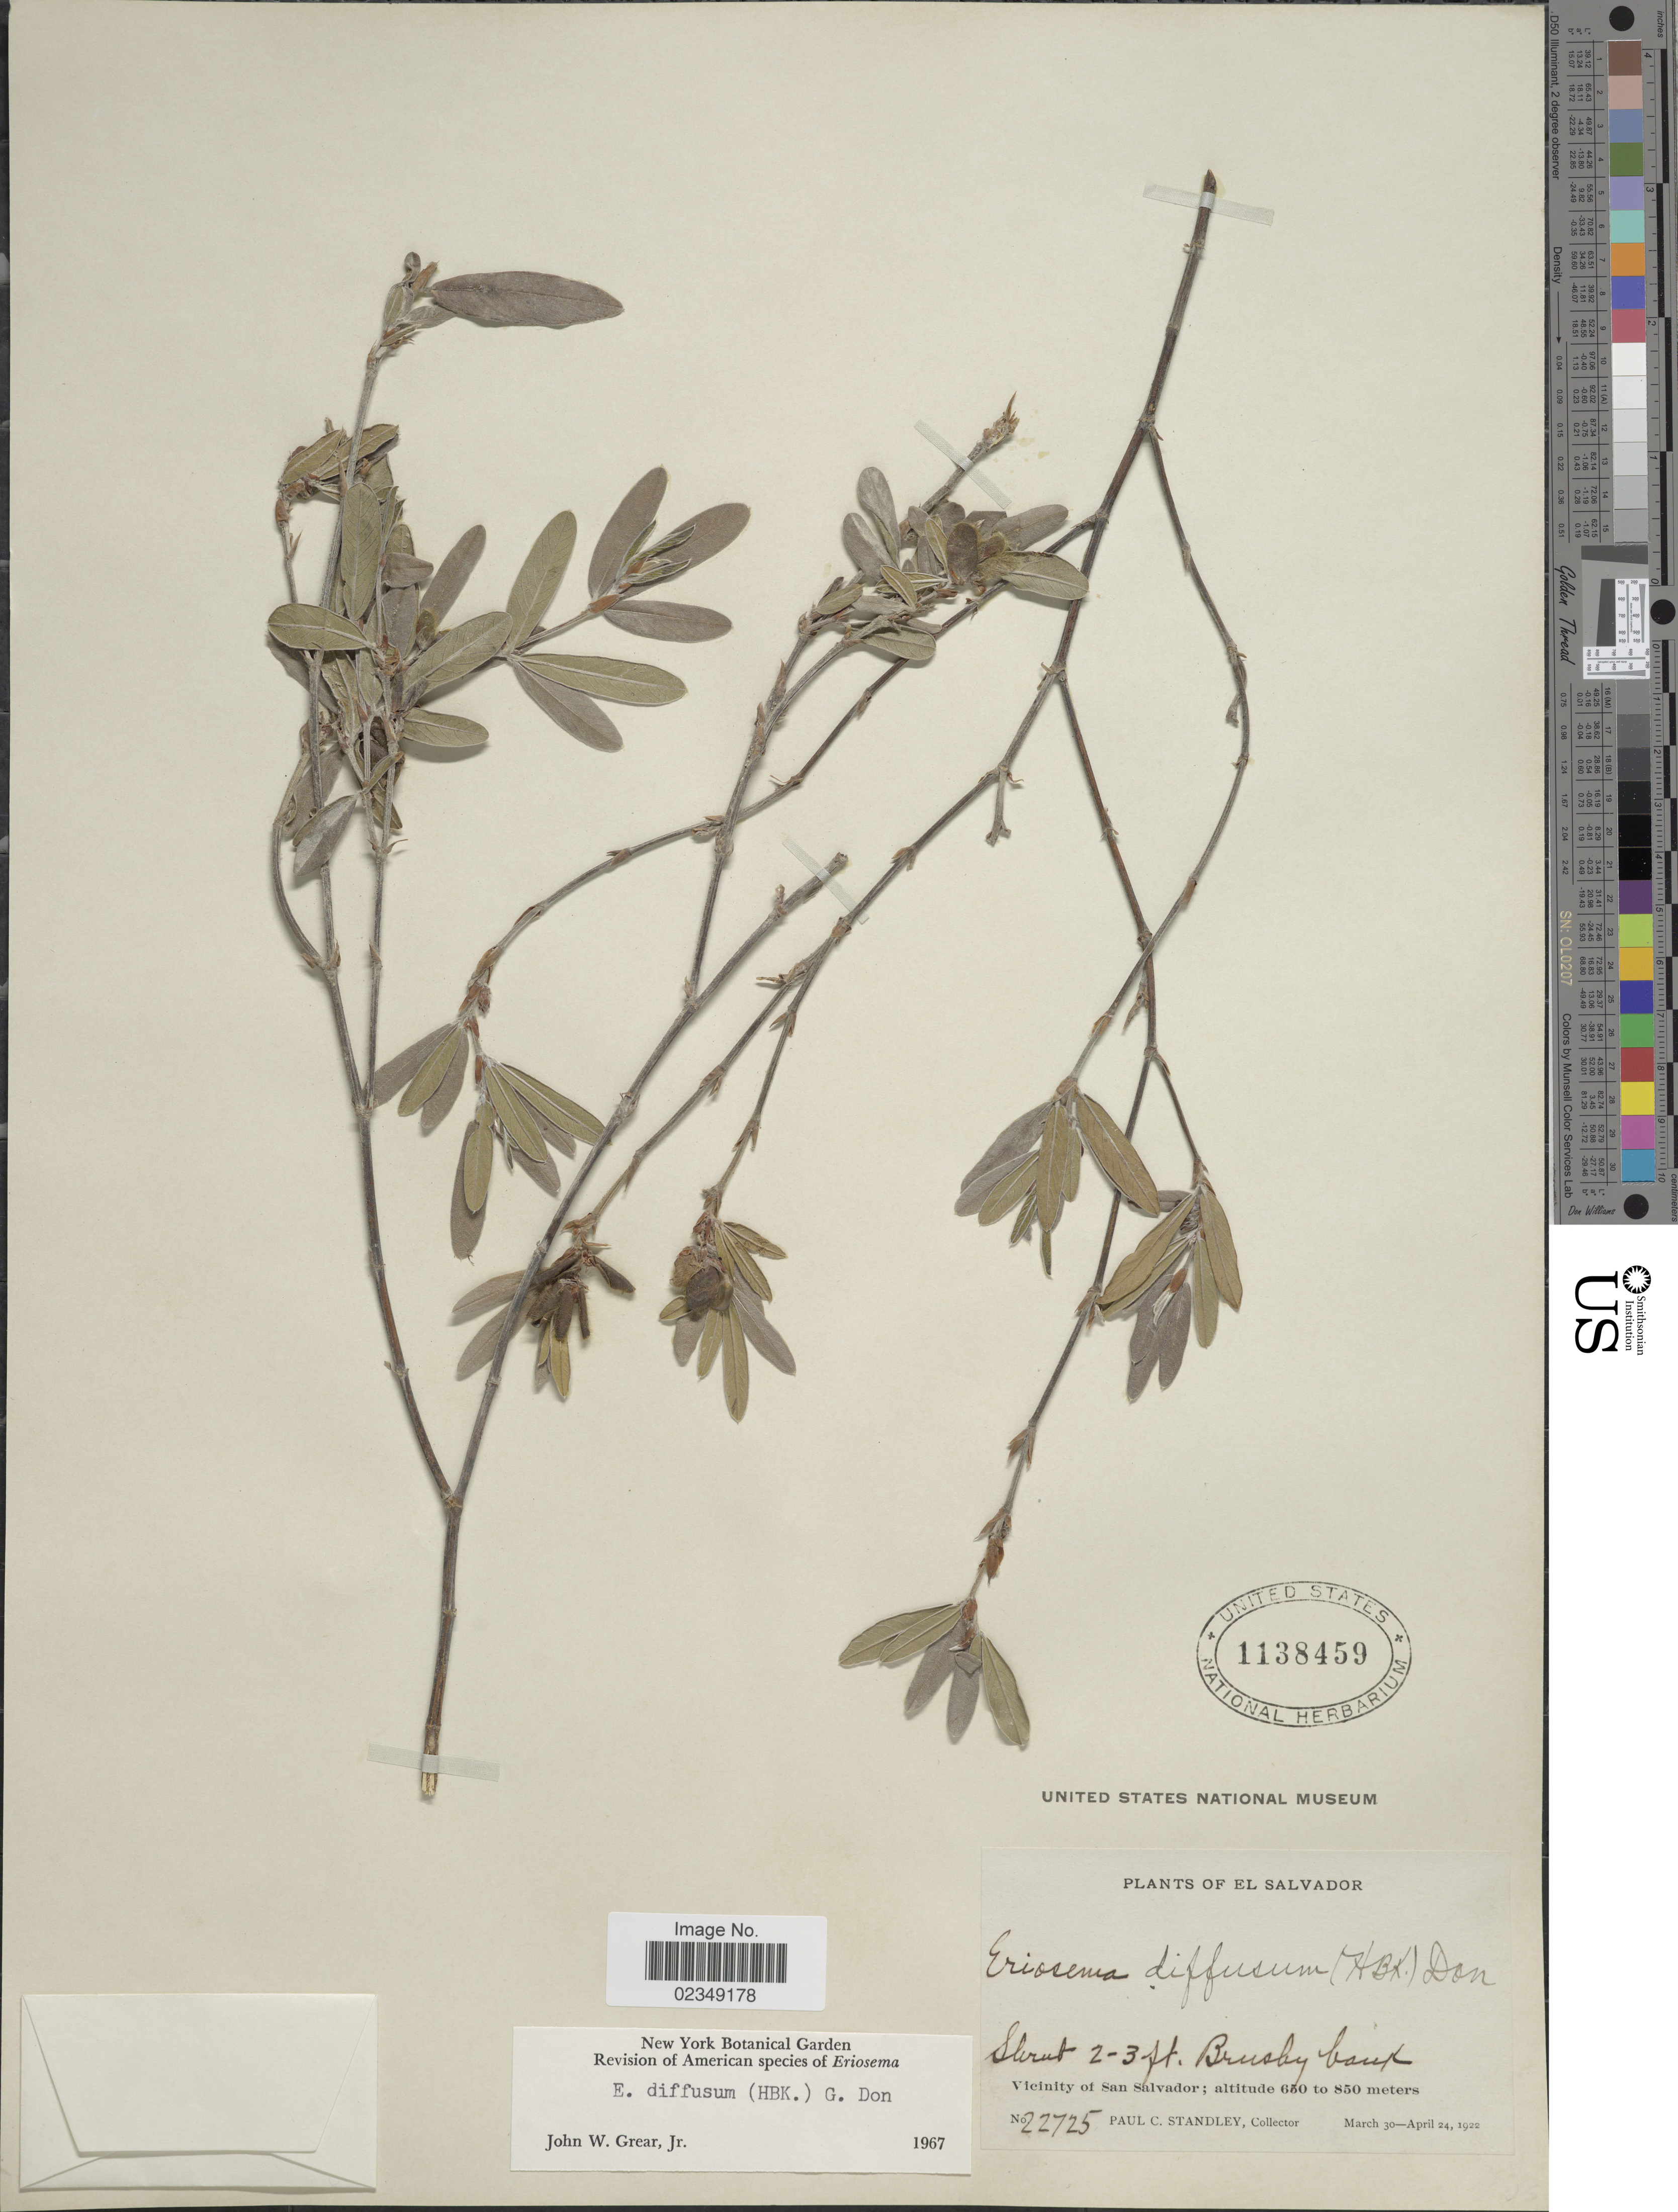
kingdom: Plantae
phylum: Tracheophyta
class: Magnoliopsida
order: Fabales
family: Fabaceae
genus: Eriosema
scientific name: Eriosema diffusum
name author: (Kunth) G. Don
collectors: P. C. Standley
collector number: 22725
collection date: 1922-03-30/1922-04-24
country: El Salvador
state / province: San Salvador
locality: Vicinity of San Salvador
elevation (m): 650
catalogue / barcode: US 1138459